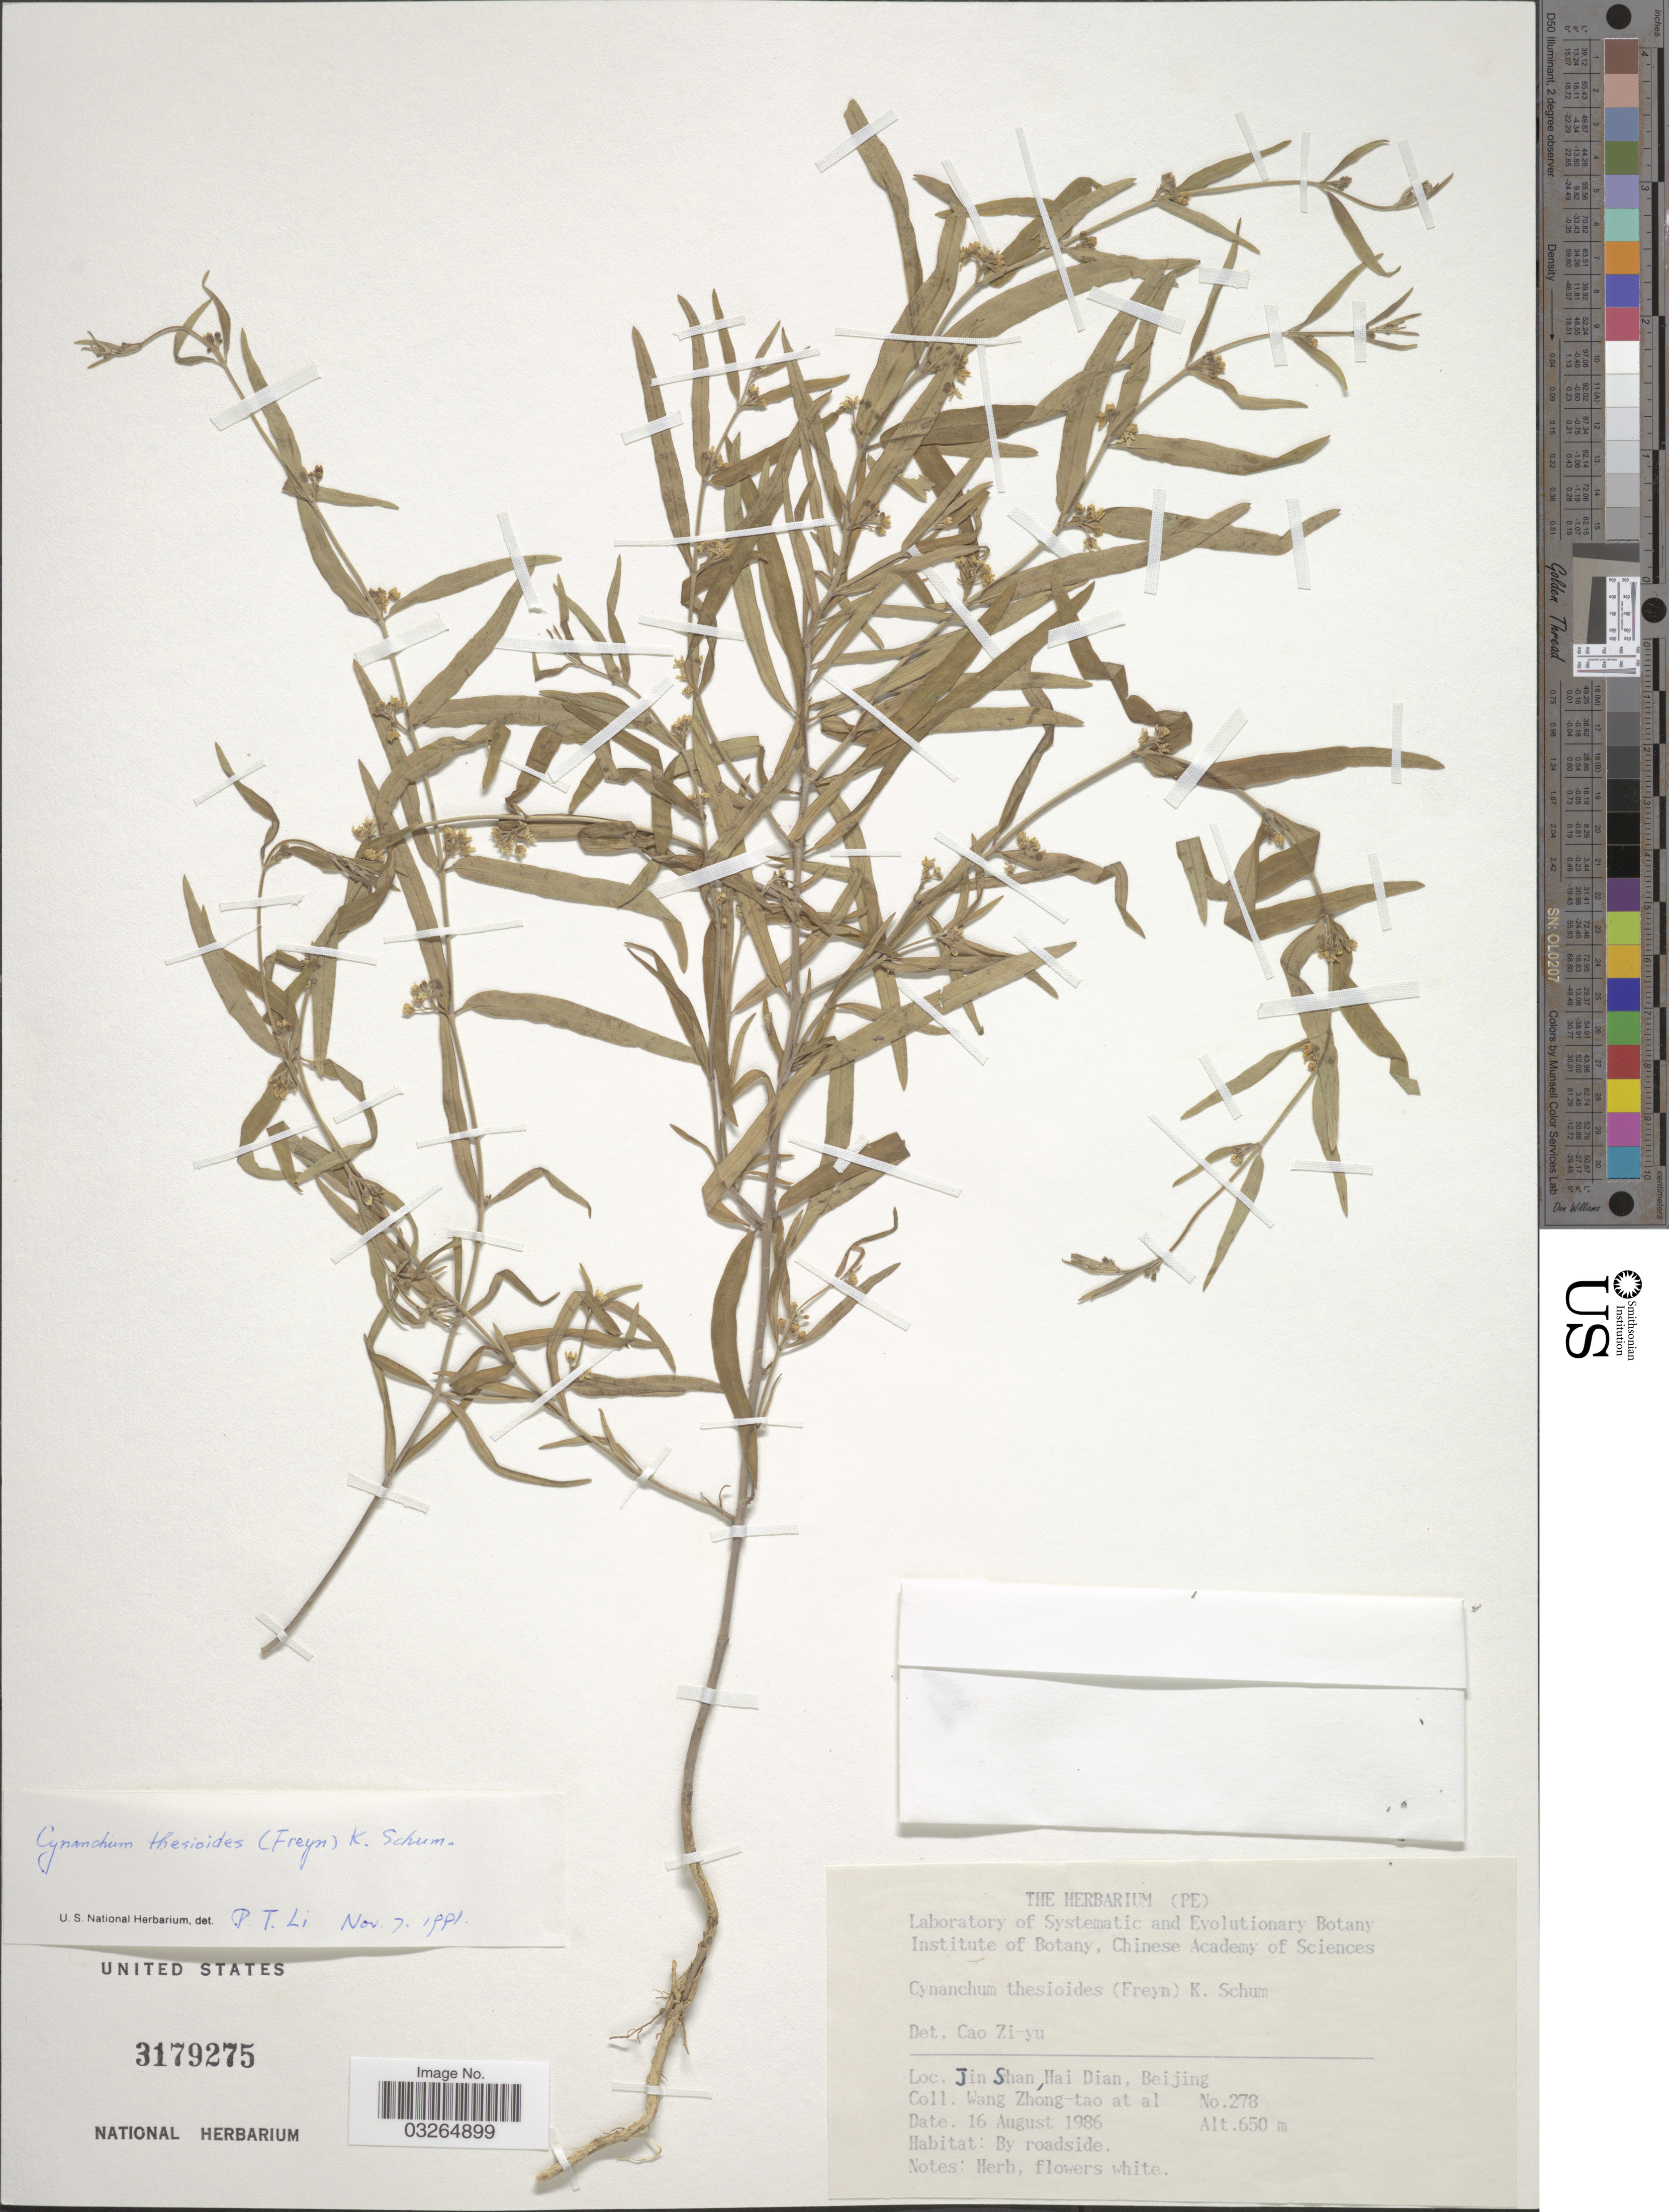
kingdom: Plantae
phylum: Tracheophyta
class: Magnoliopsida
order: Gentianales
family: Apocynaceae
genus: Cynanchum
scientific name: Cynanchum thesioides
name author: (Freyn) K. Schum.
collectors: W. Zhong-Tao & et al.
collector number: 278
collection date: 1986-08-16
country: China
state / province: Beijing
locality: Jin Shan, Hai Dian, Beijing.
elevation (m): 650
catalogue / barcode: US 3179275